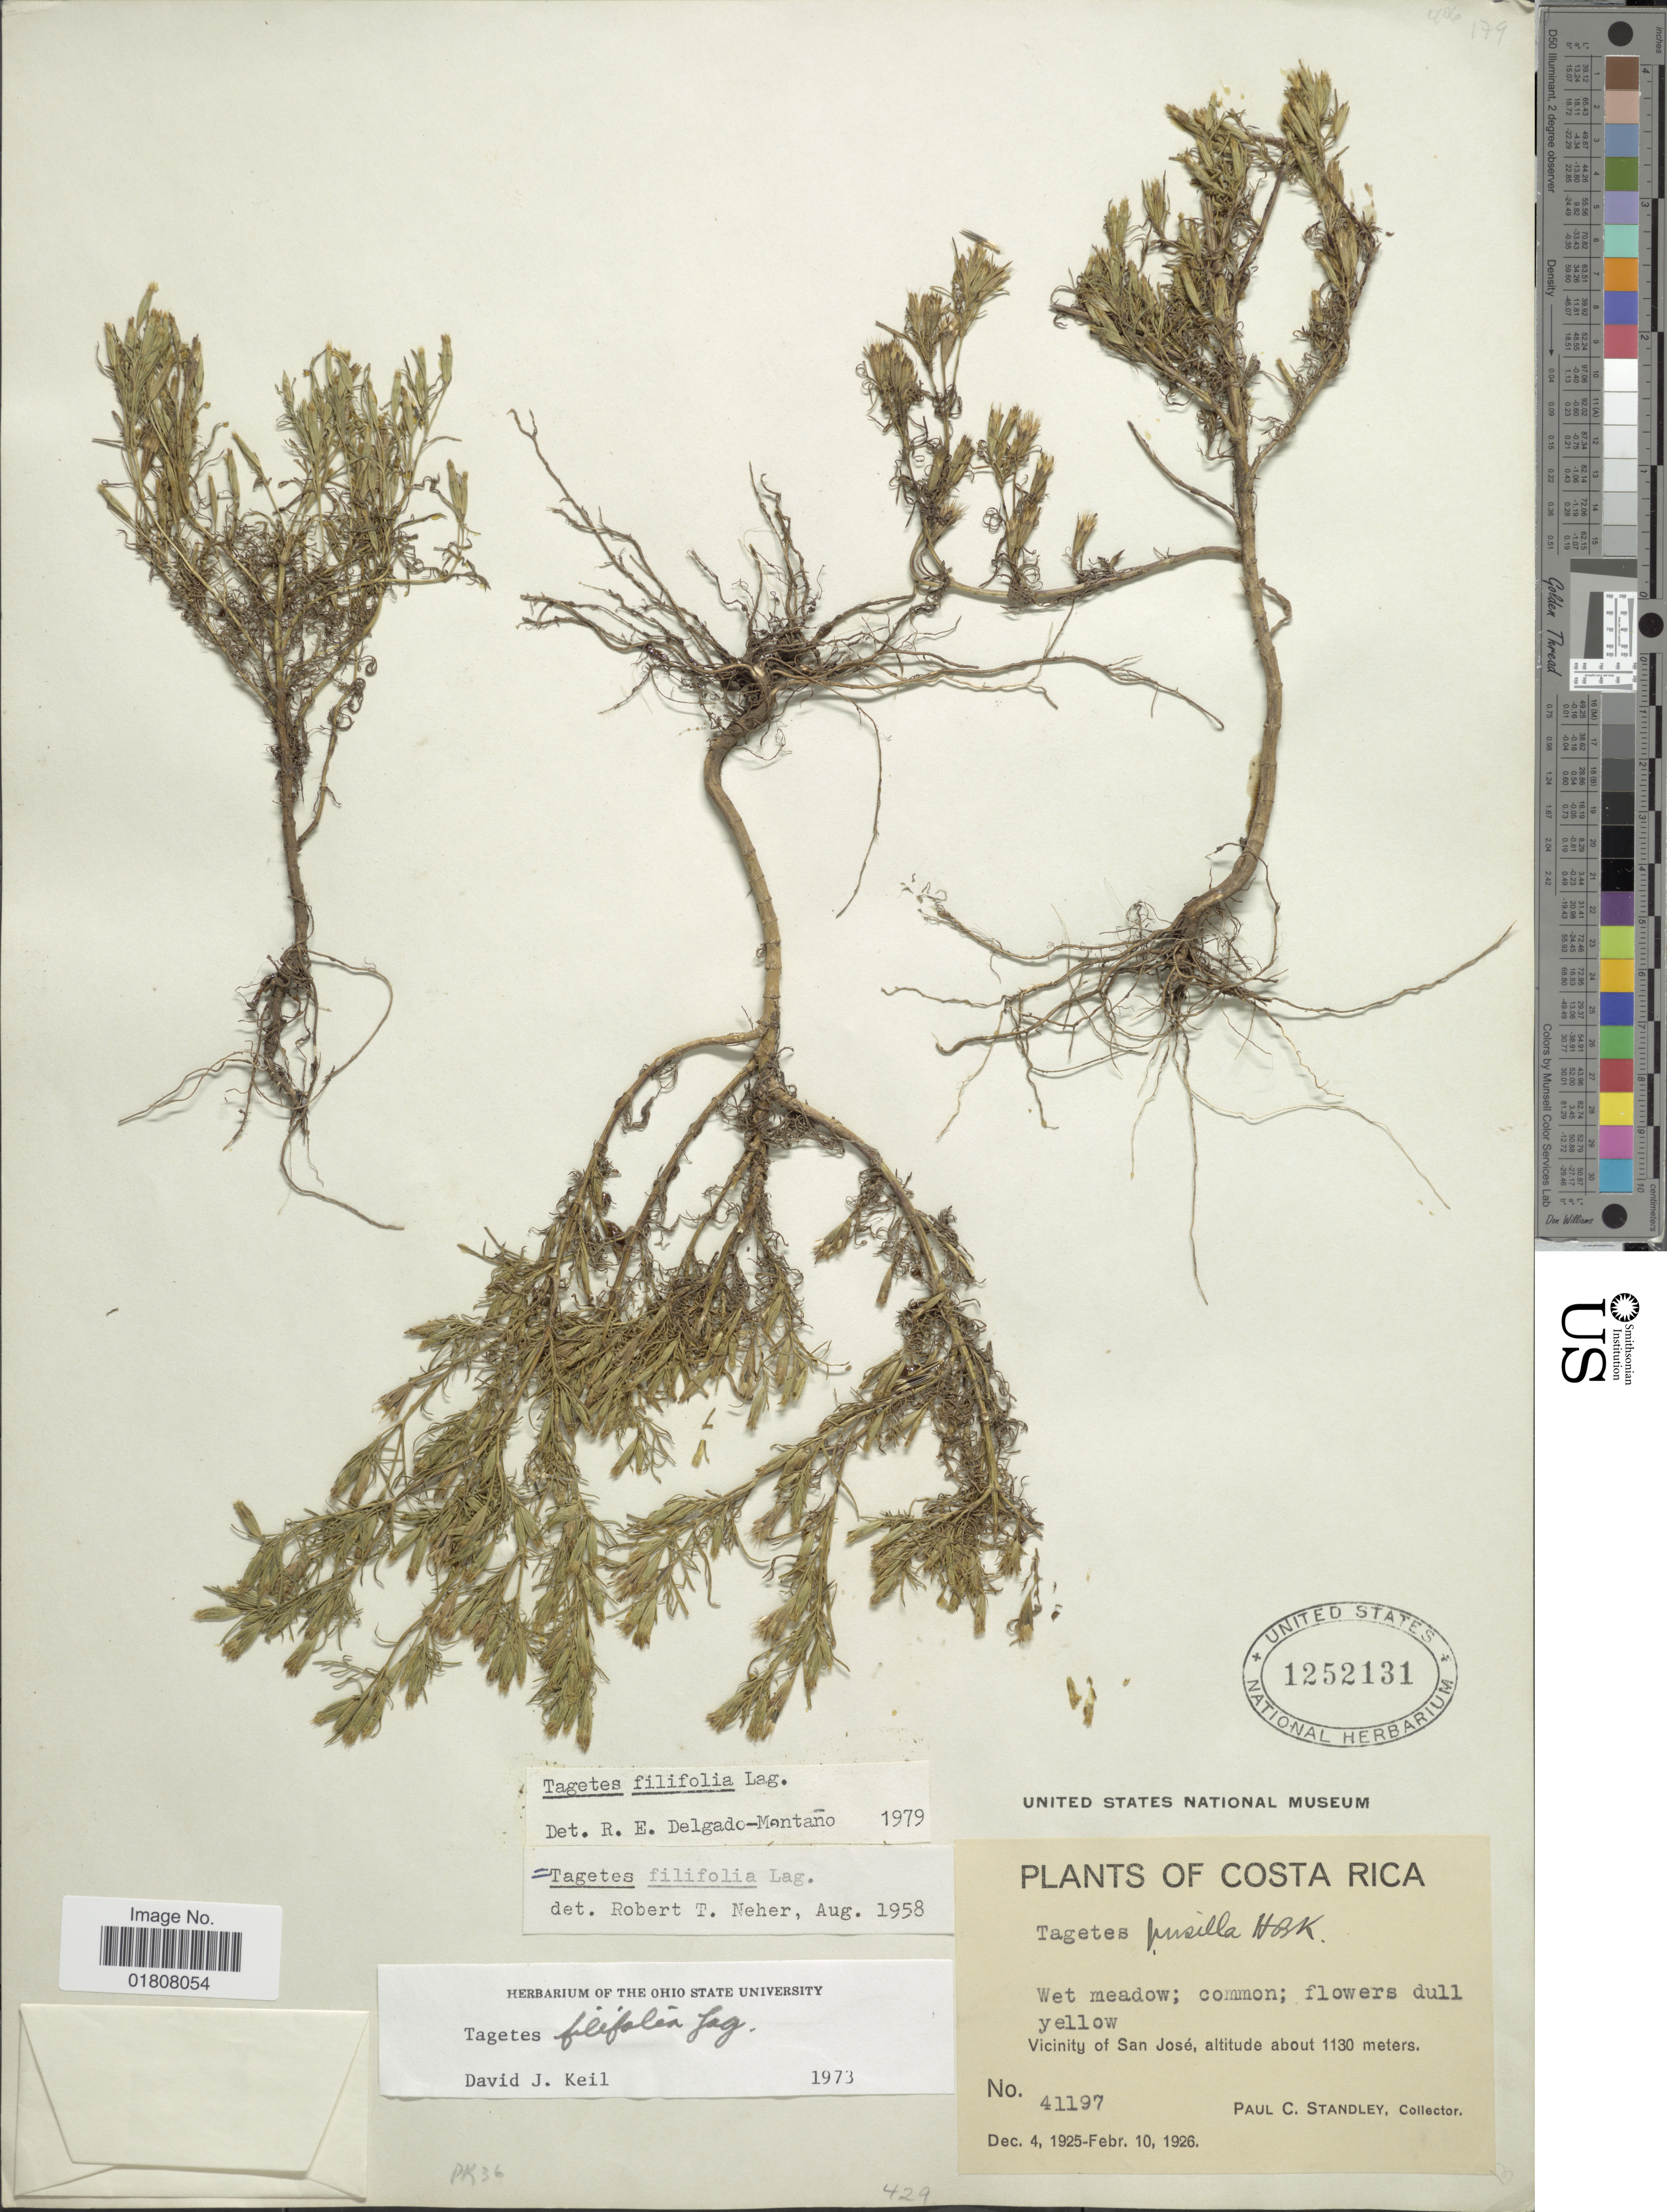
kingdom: Plantae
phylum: Tracheophyta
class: Magnoliopsida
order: Asterales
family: Asteraceae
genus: Tagetes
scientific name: Tagetes filifolia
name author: Lag.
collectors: P. C. Standley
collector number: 41197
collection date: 1925-12-04/1926-02-10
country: Costa Rica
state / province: San José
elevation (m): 1130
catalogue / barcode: US 1252131